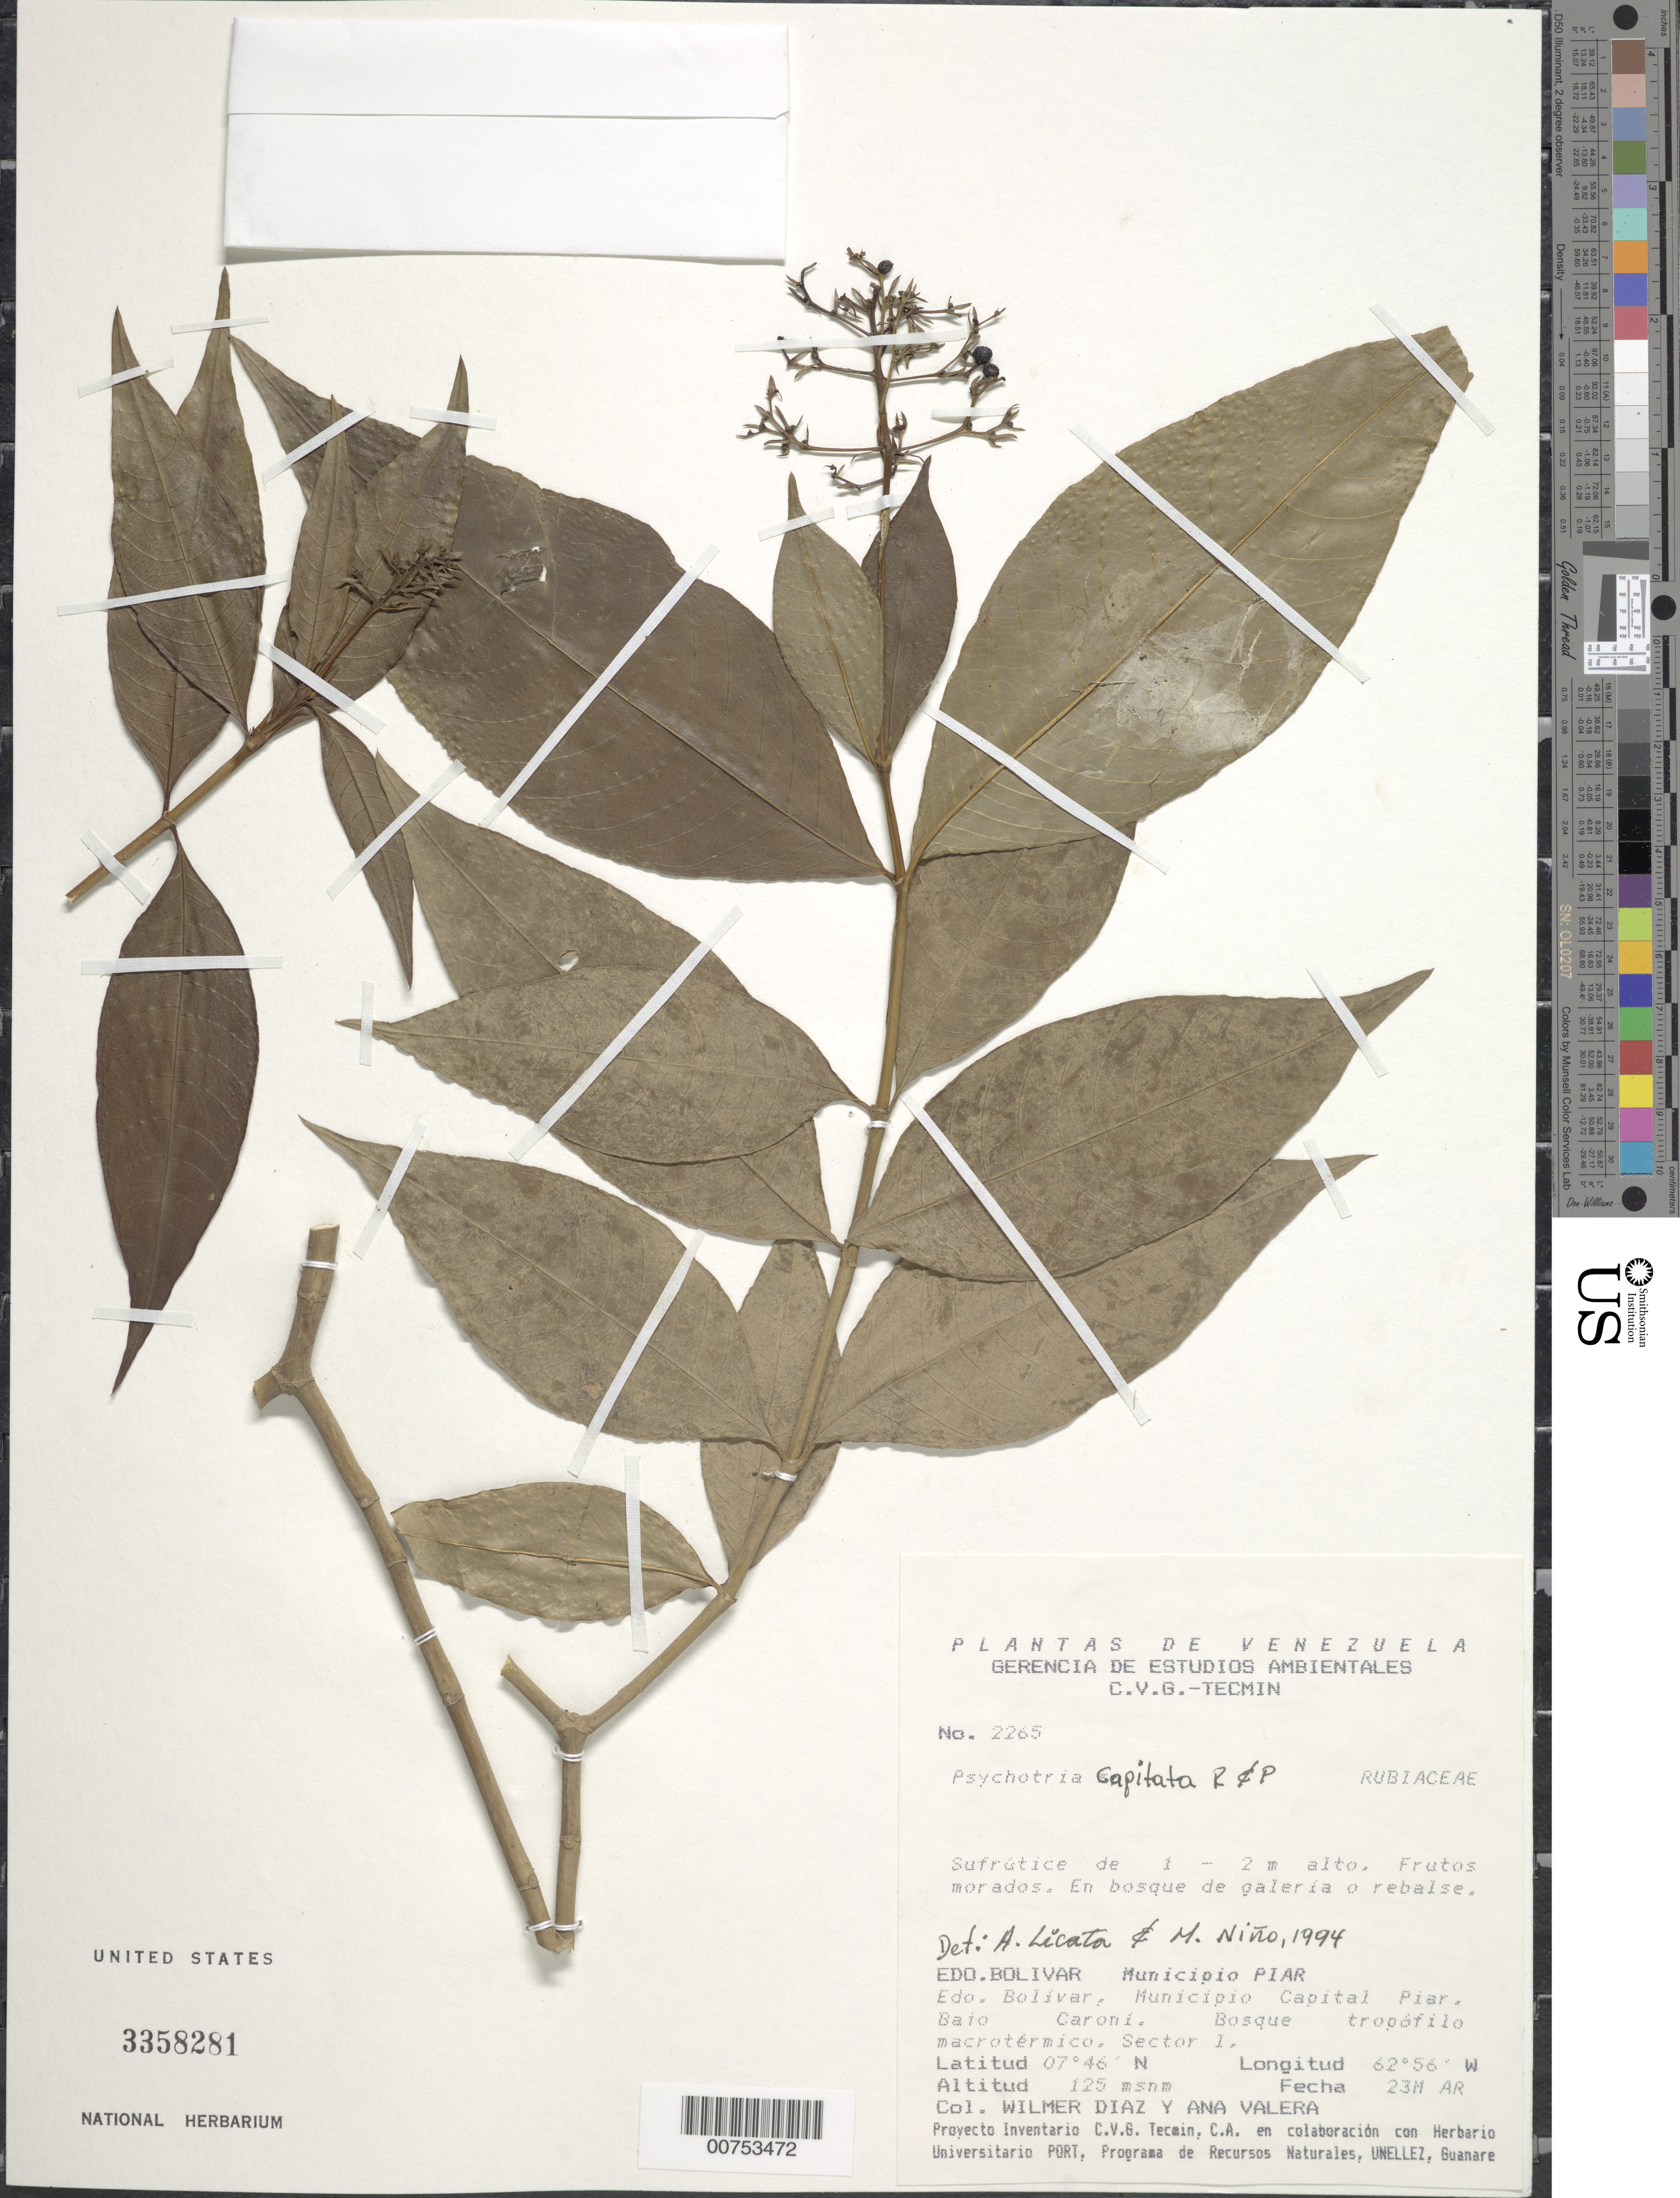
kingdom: Plantae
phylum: Tracheophyta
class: Magnoliopsida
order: Gentianales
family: Rubiaceae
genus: Psychotria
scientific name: Psychotria capitata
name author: Ruiz & Pav.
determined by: Licata, A.; Niño, S. M.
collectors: W. Díaz P. & A. Valera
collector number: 2265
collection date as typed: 23-Mar-94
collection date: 1994-03-23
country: Venezuela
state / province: Bolívar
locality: Mun. Piar, Mun. Capital Piar, Bajo Caroní, Sector I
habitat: Bosque tropofilo macrotermico; en bosque de galeria o rebalse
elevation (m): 125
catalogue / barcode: US 3358281